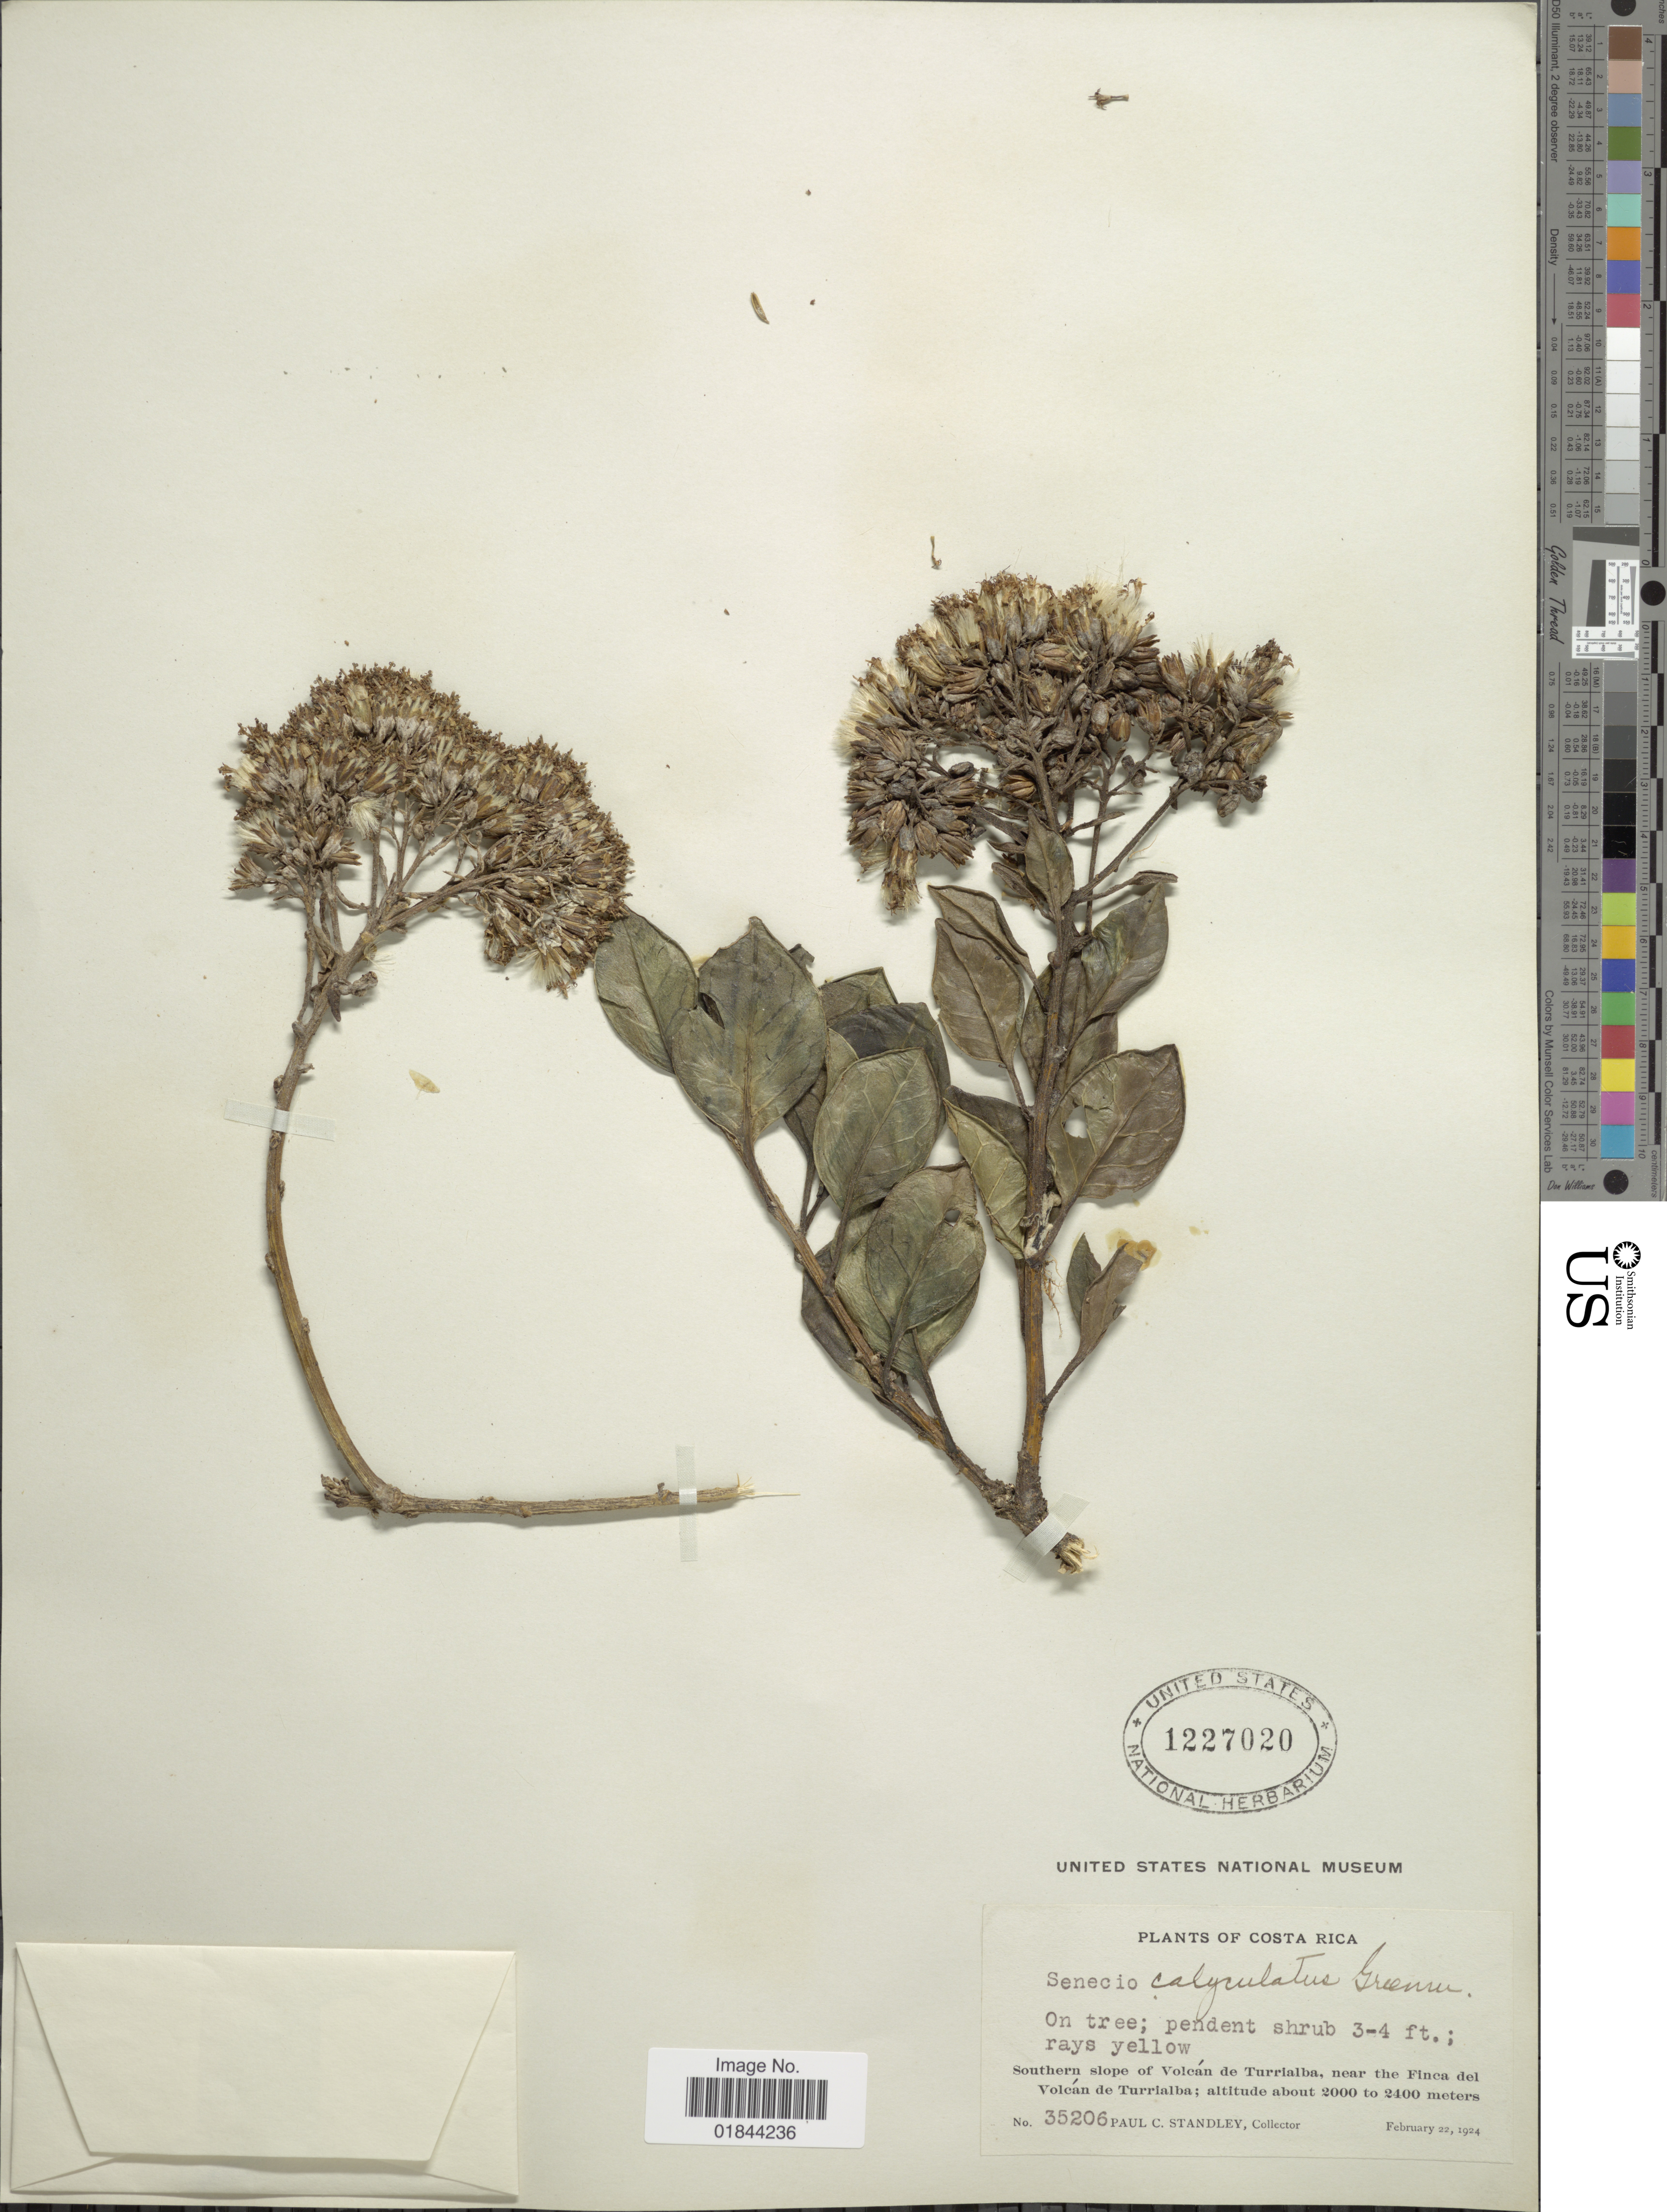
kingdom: Plantae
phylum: Tracheophyta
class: Magnoliopsida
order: Asterales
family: Asteraceae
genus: Pentacalia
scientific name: Pentacalia calyculata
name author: (Greenm.) H. Rob. & Cuatrec.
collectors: P. C. Standley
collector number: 3506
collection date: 1924-02-22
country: Costa Rica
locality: Southern slope of Volcan de Turrialba, near the Finca del Volcan de Turrialba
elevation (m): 2000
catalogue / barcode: US 1227020